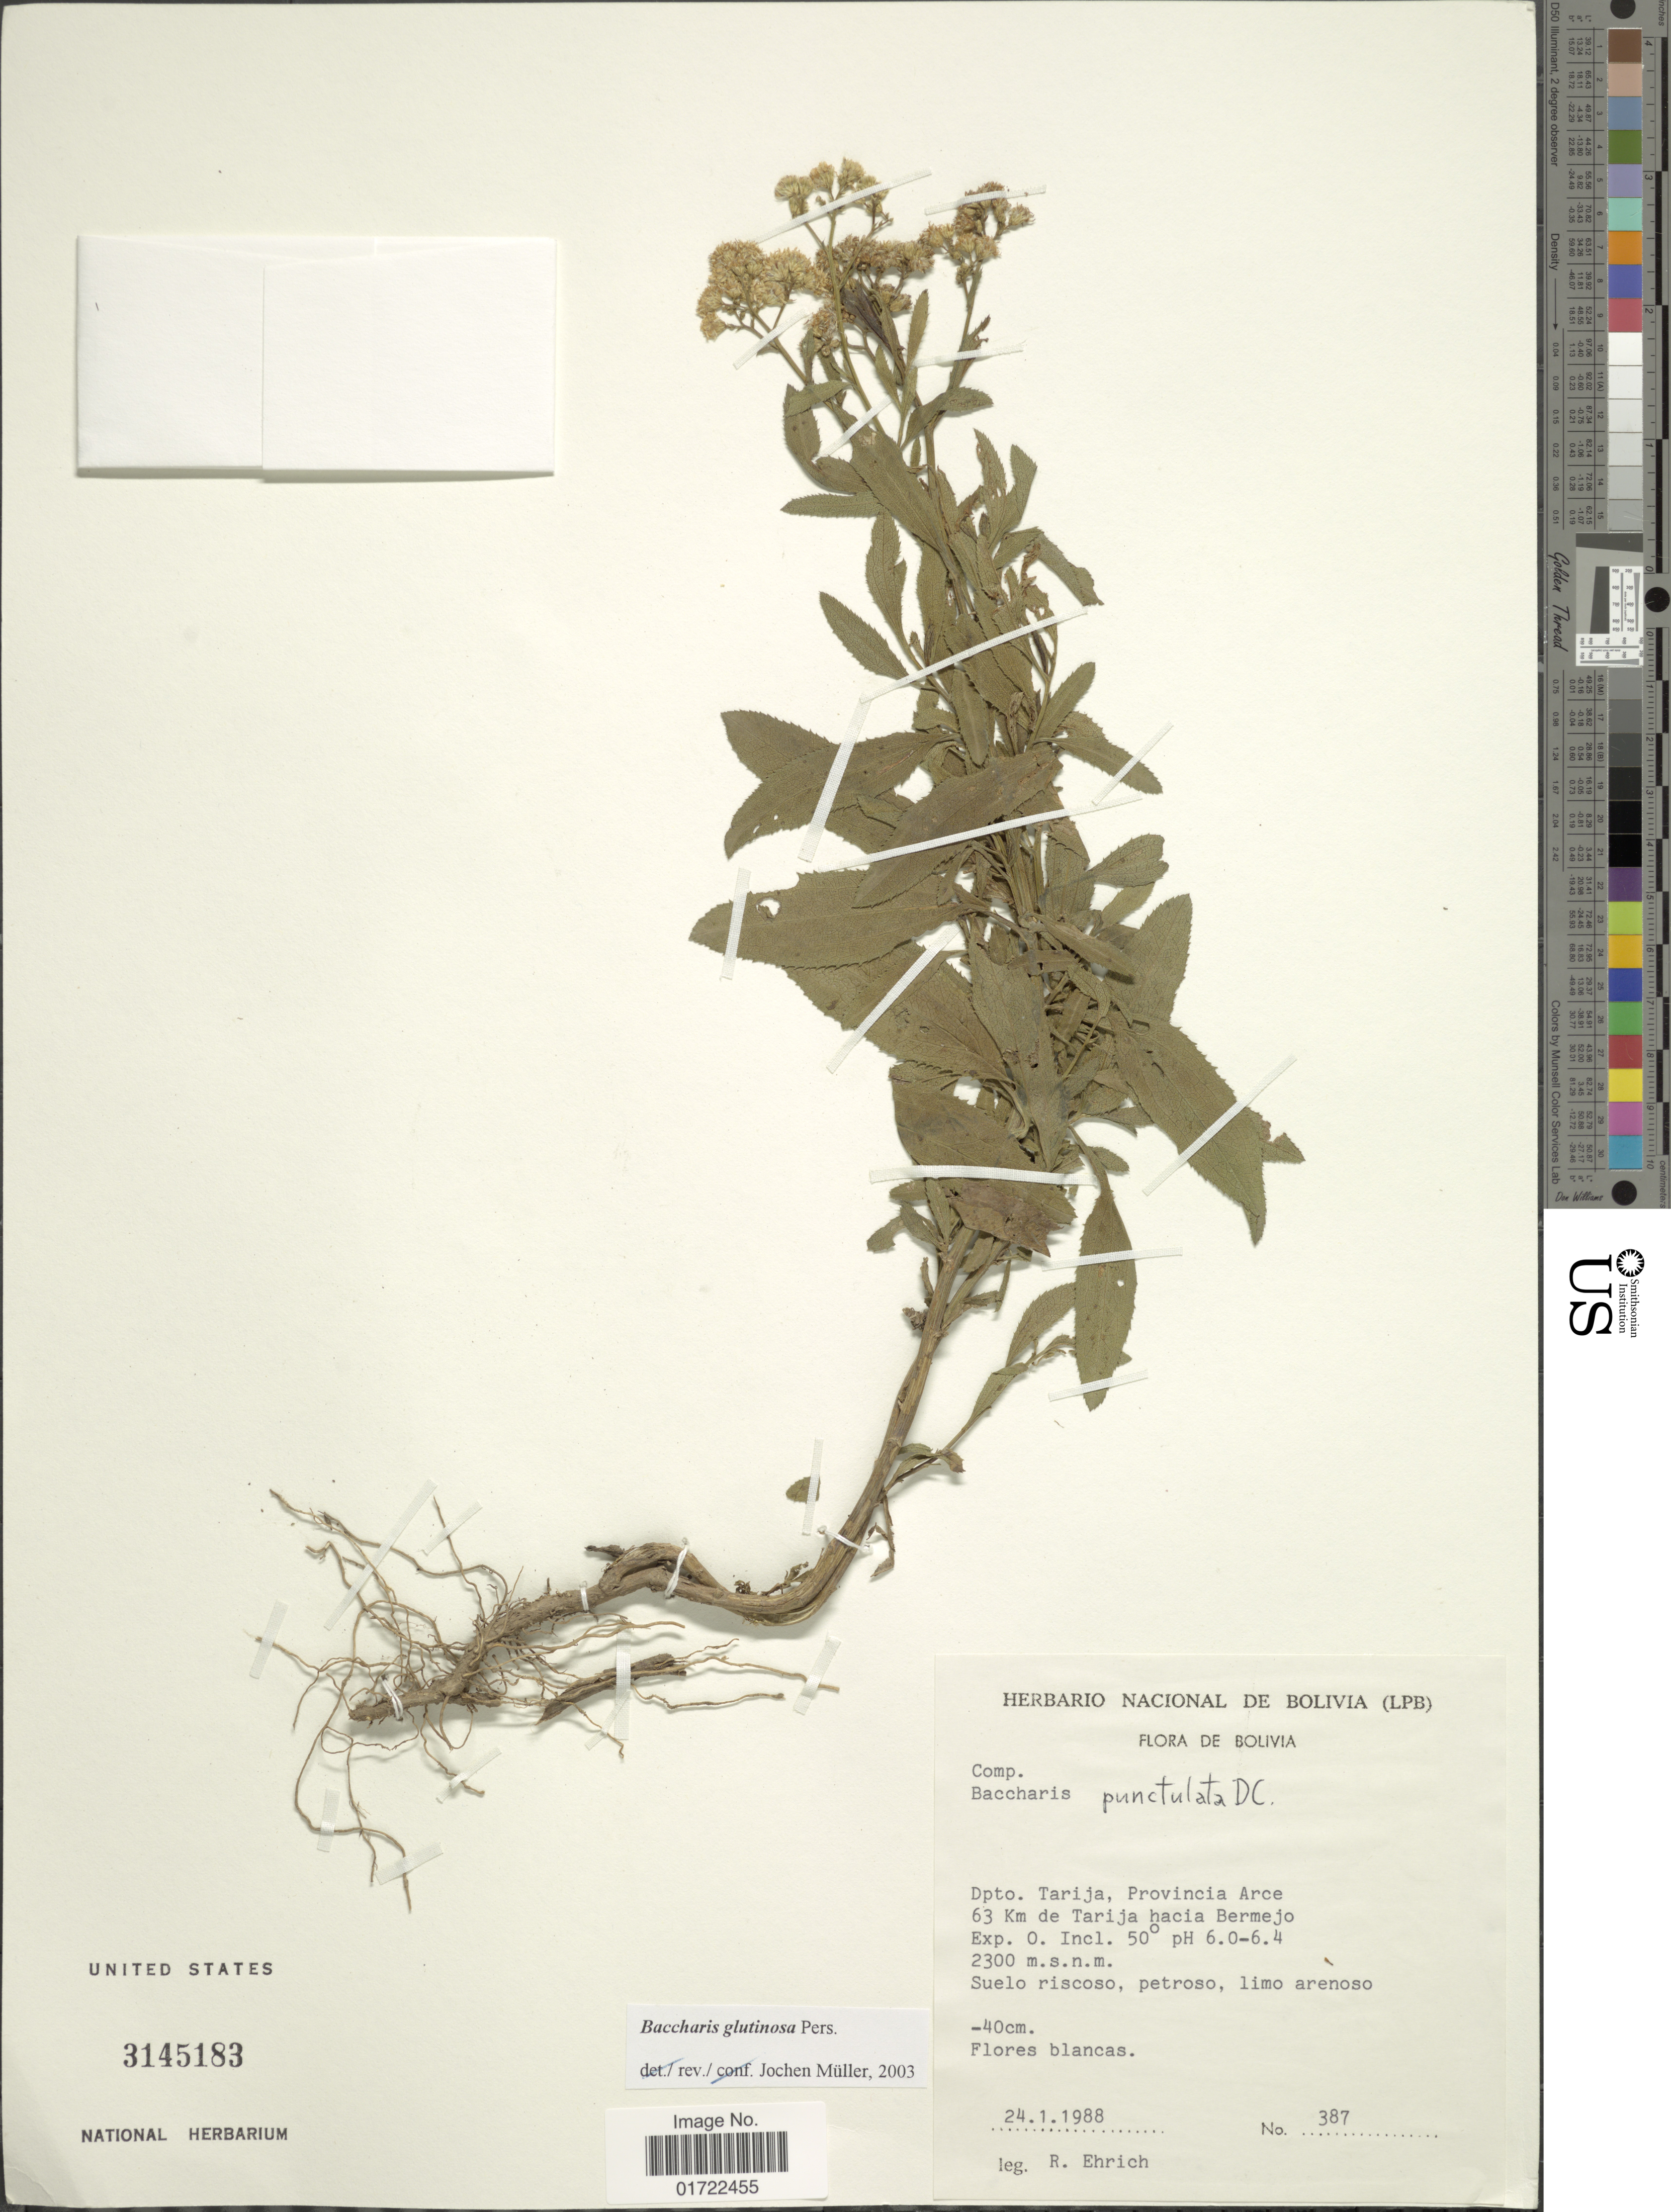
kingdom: Plantae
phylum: Tracheophyta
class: Magnoliopsida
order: Asterales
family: Asteraceae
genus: Baccharis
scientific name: Baccharis glutinosa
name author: Pers.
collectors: R. Ehrich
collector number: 387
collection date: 1988-01-24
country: Bolivia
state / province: Tarija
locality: Province Arce 63 km de Tarija hacia Bermejo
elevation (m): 2300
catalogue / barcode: US 3145183